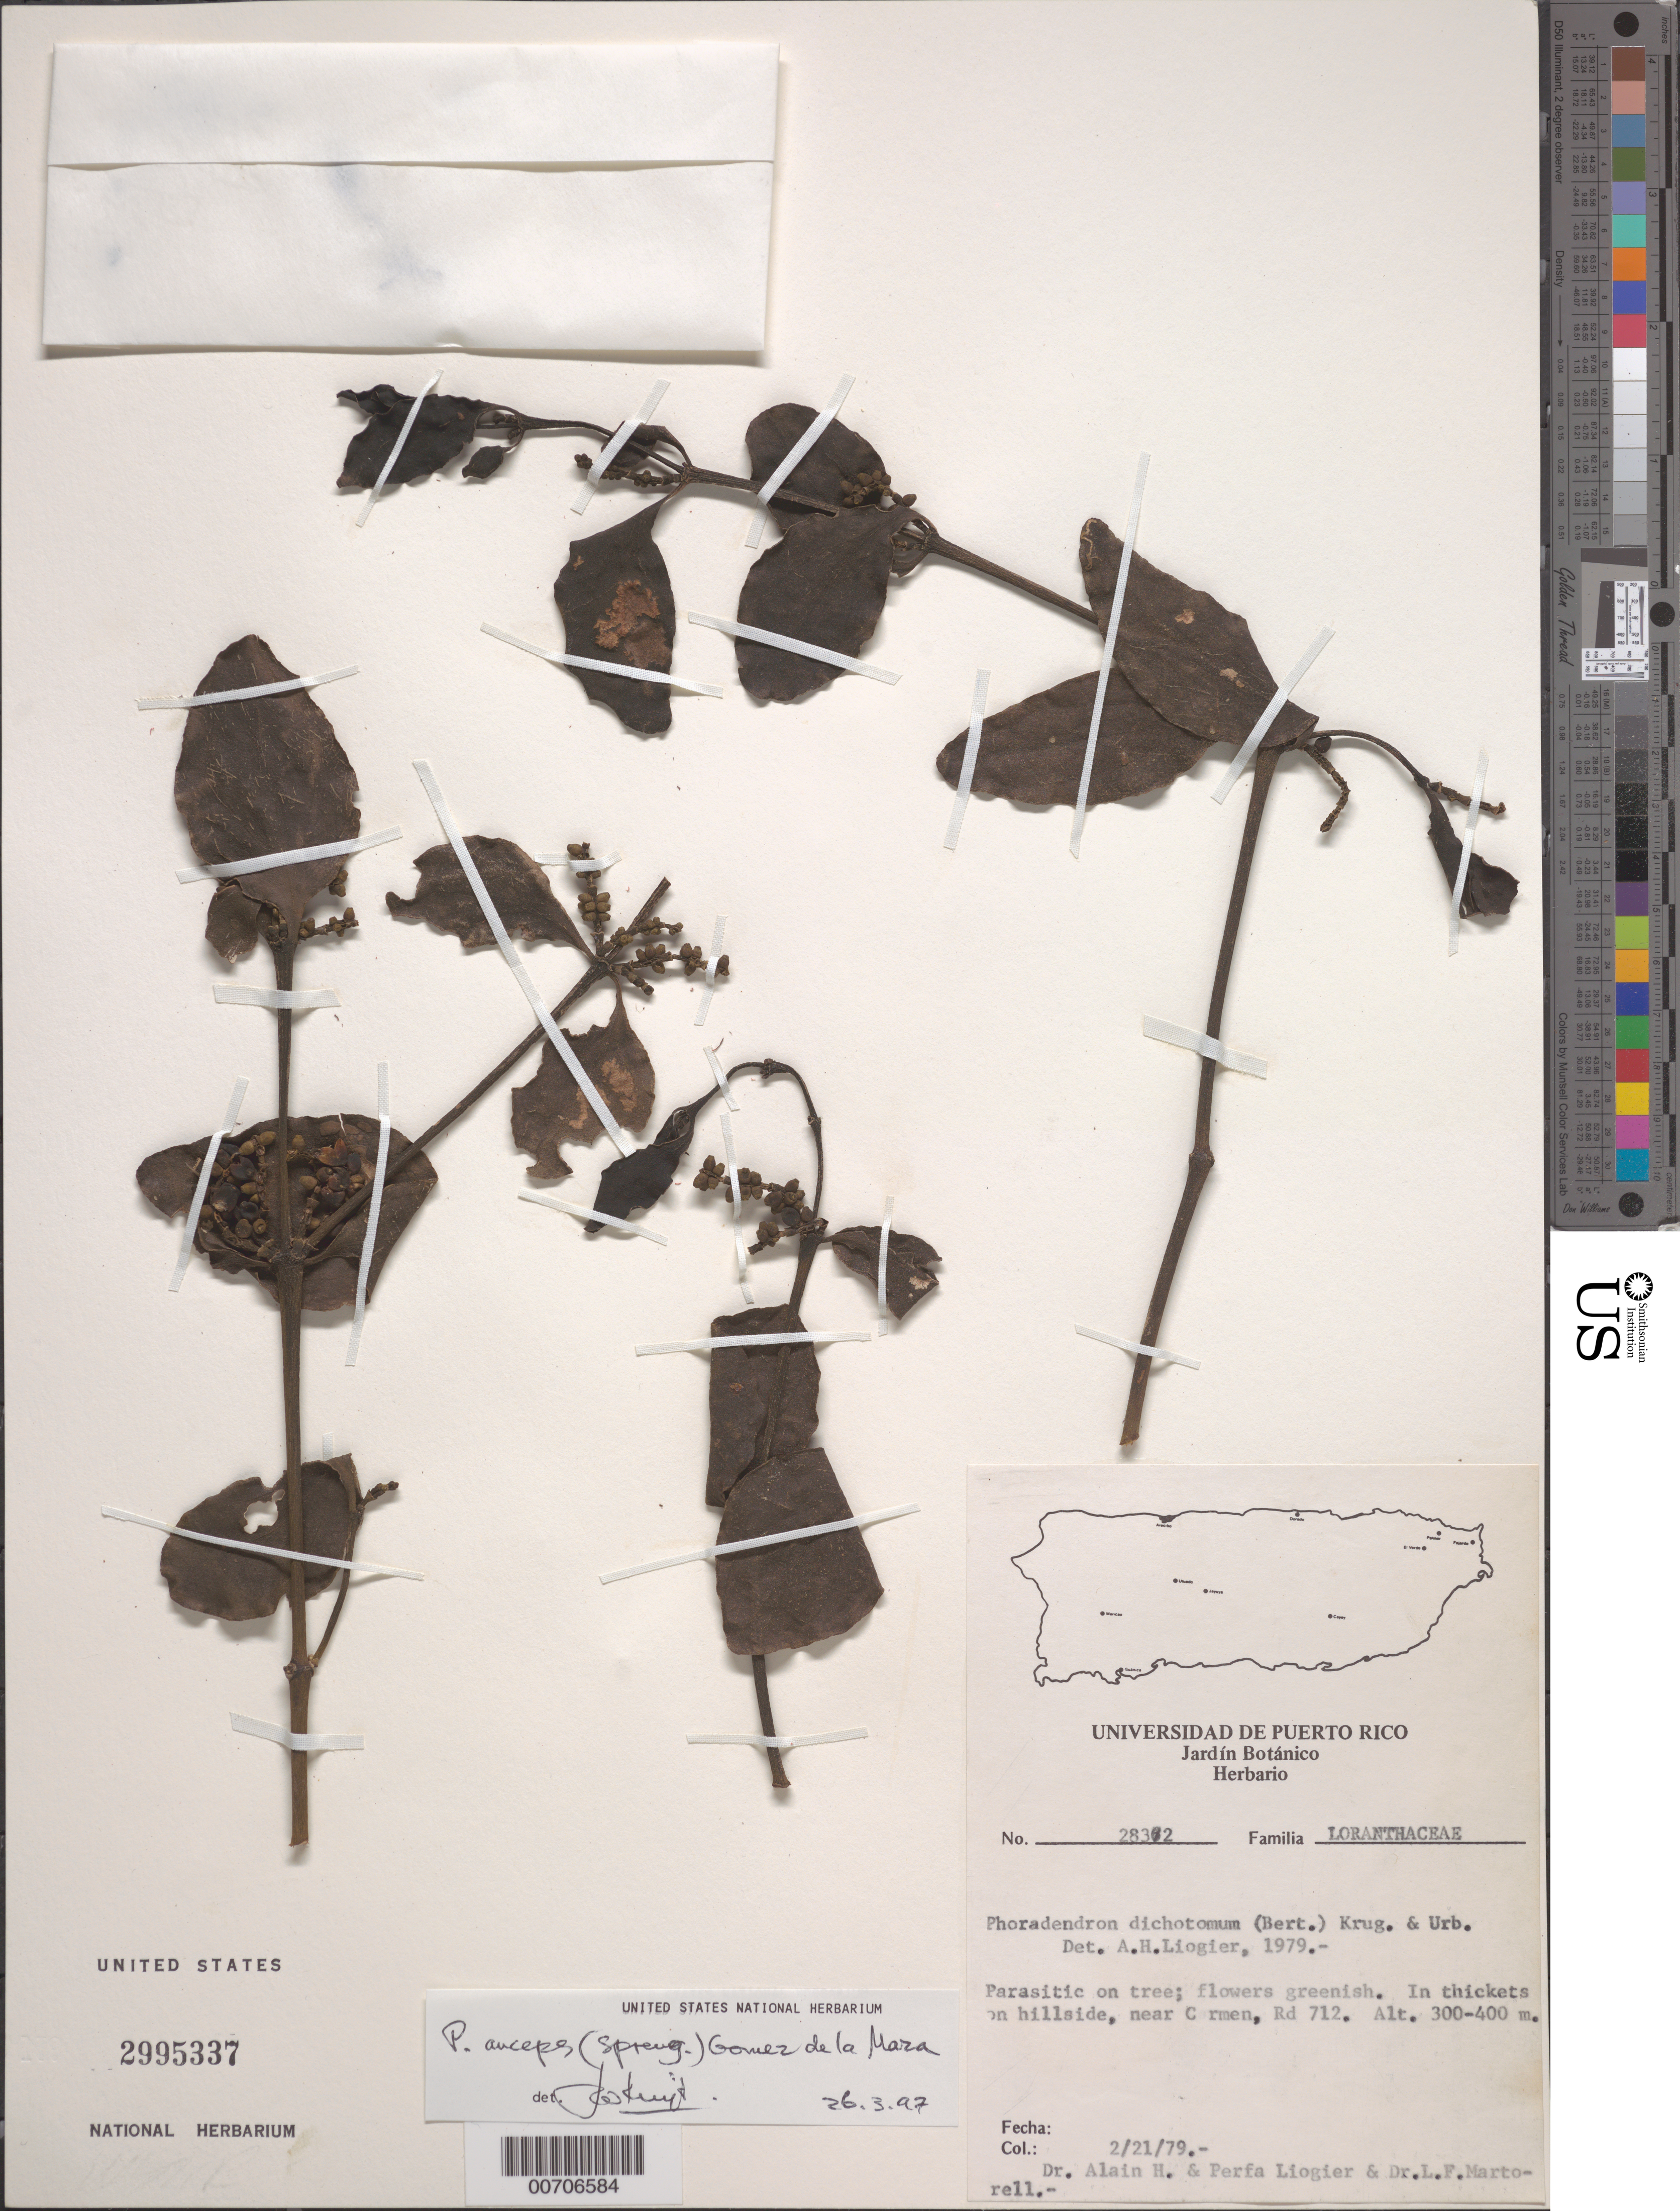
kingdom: Plantae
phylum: Tracheophyta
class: Magnoliopsida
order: Santalales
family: Viscaceae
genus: Phoradendron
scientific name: Phoradendron anceps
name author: (Spreng.) M. Gómez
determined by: Kuijt, Job, (CANADA)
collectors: A. H. Liogier, M. P. Liogier & L. Martorell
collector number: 28362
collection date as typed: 21 Feb 1979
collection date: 1979-02-21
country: Puerto Rico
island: Greater Antilles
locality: Carmen, near; Rd 712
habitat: On tree; in thickets on hillside.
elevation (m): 300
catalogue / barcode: US 2995337